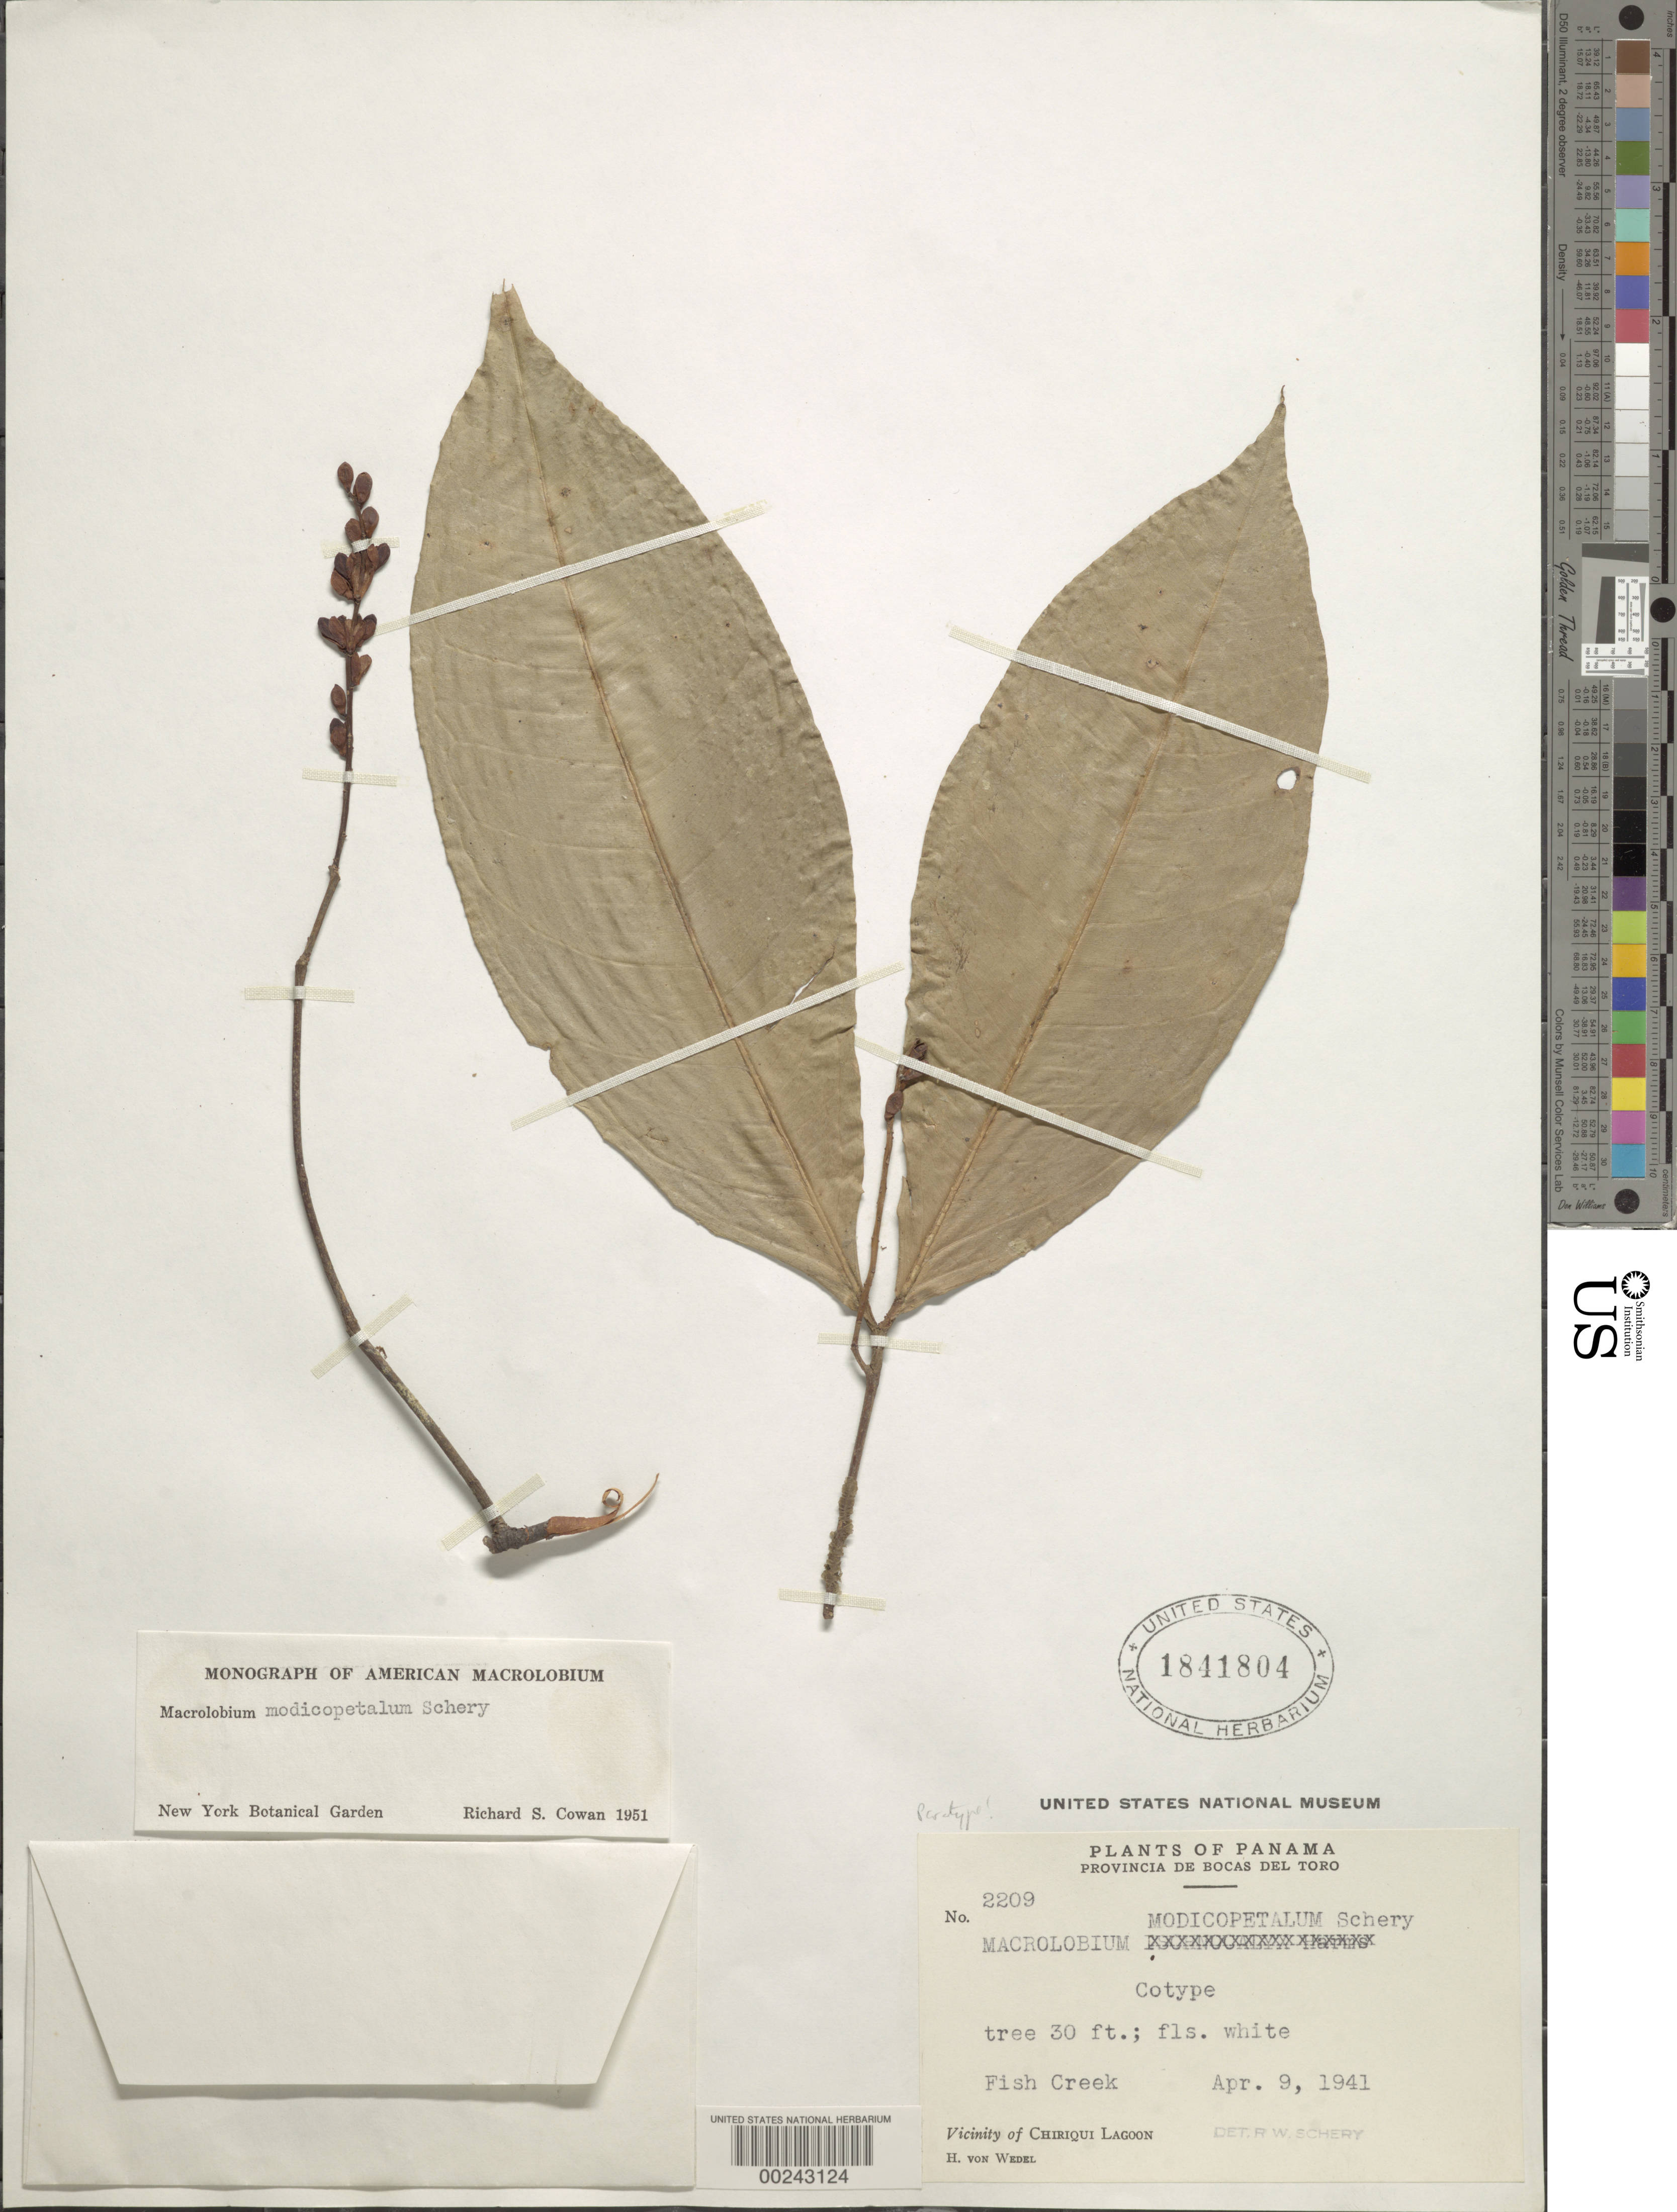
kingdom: Plantae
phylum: Tracheophyta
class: Magnoliopsida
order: Fabales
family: Fabaceae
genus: Macrolobium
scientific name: Macrolobium modicopetalum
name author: Schery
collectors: H. von Wedel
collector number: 2209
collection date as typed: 09 Apr 1941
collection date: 1941-04-09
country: Panama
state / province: Bocas del Toro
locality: Fish Creek Hills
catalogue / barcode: US 1841804